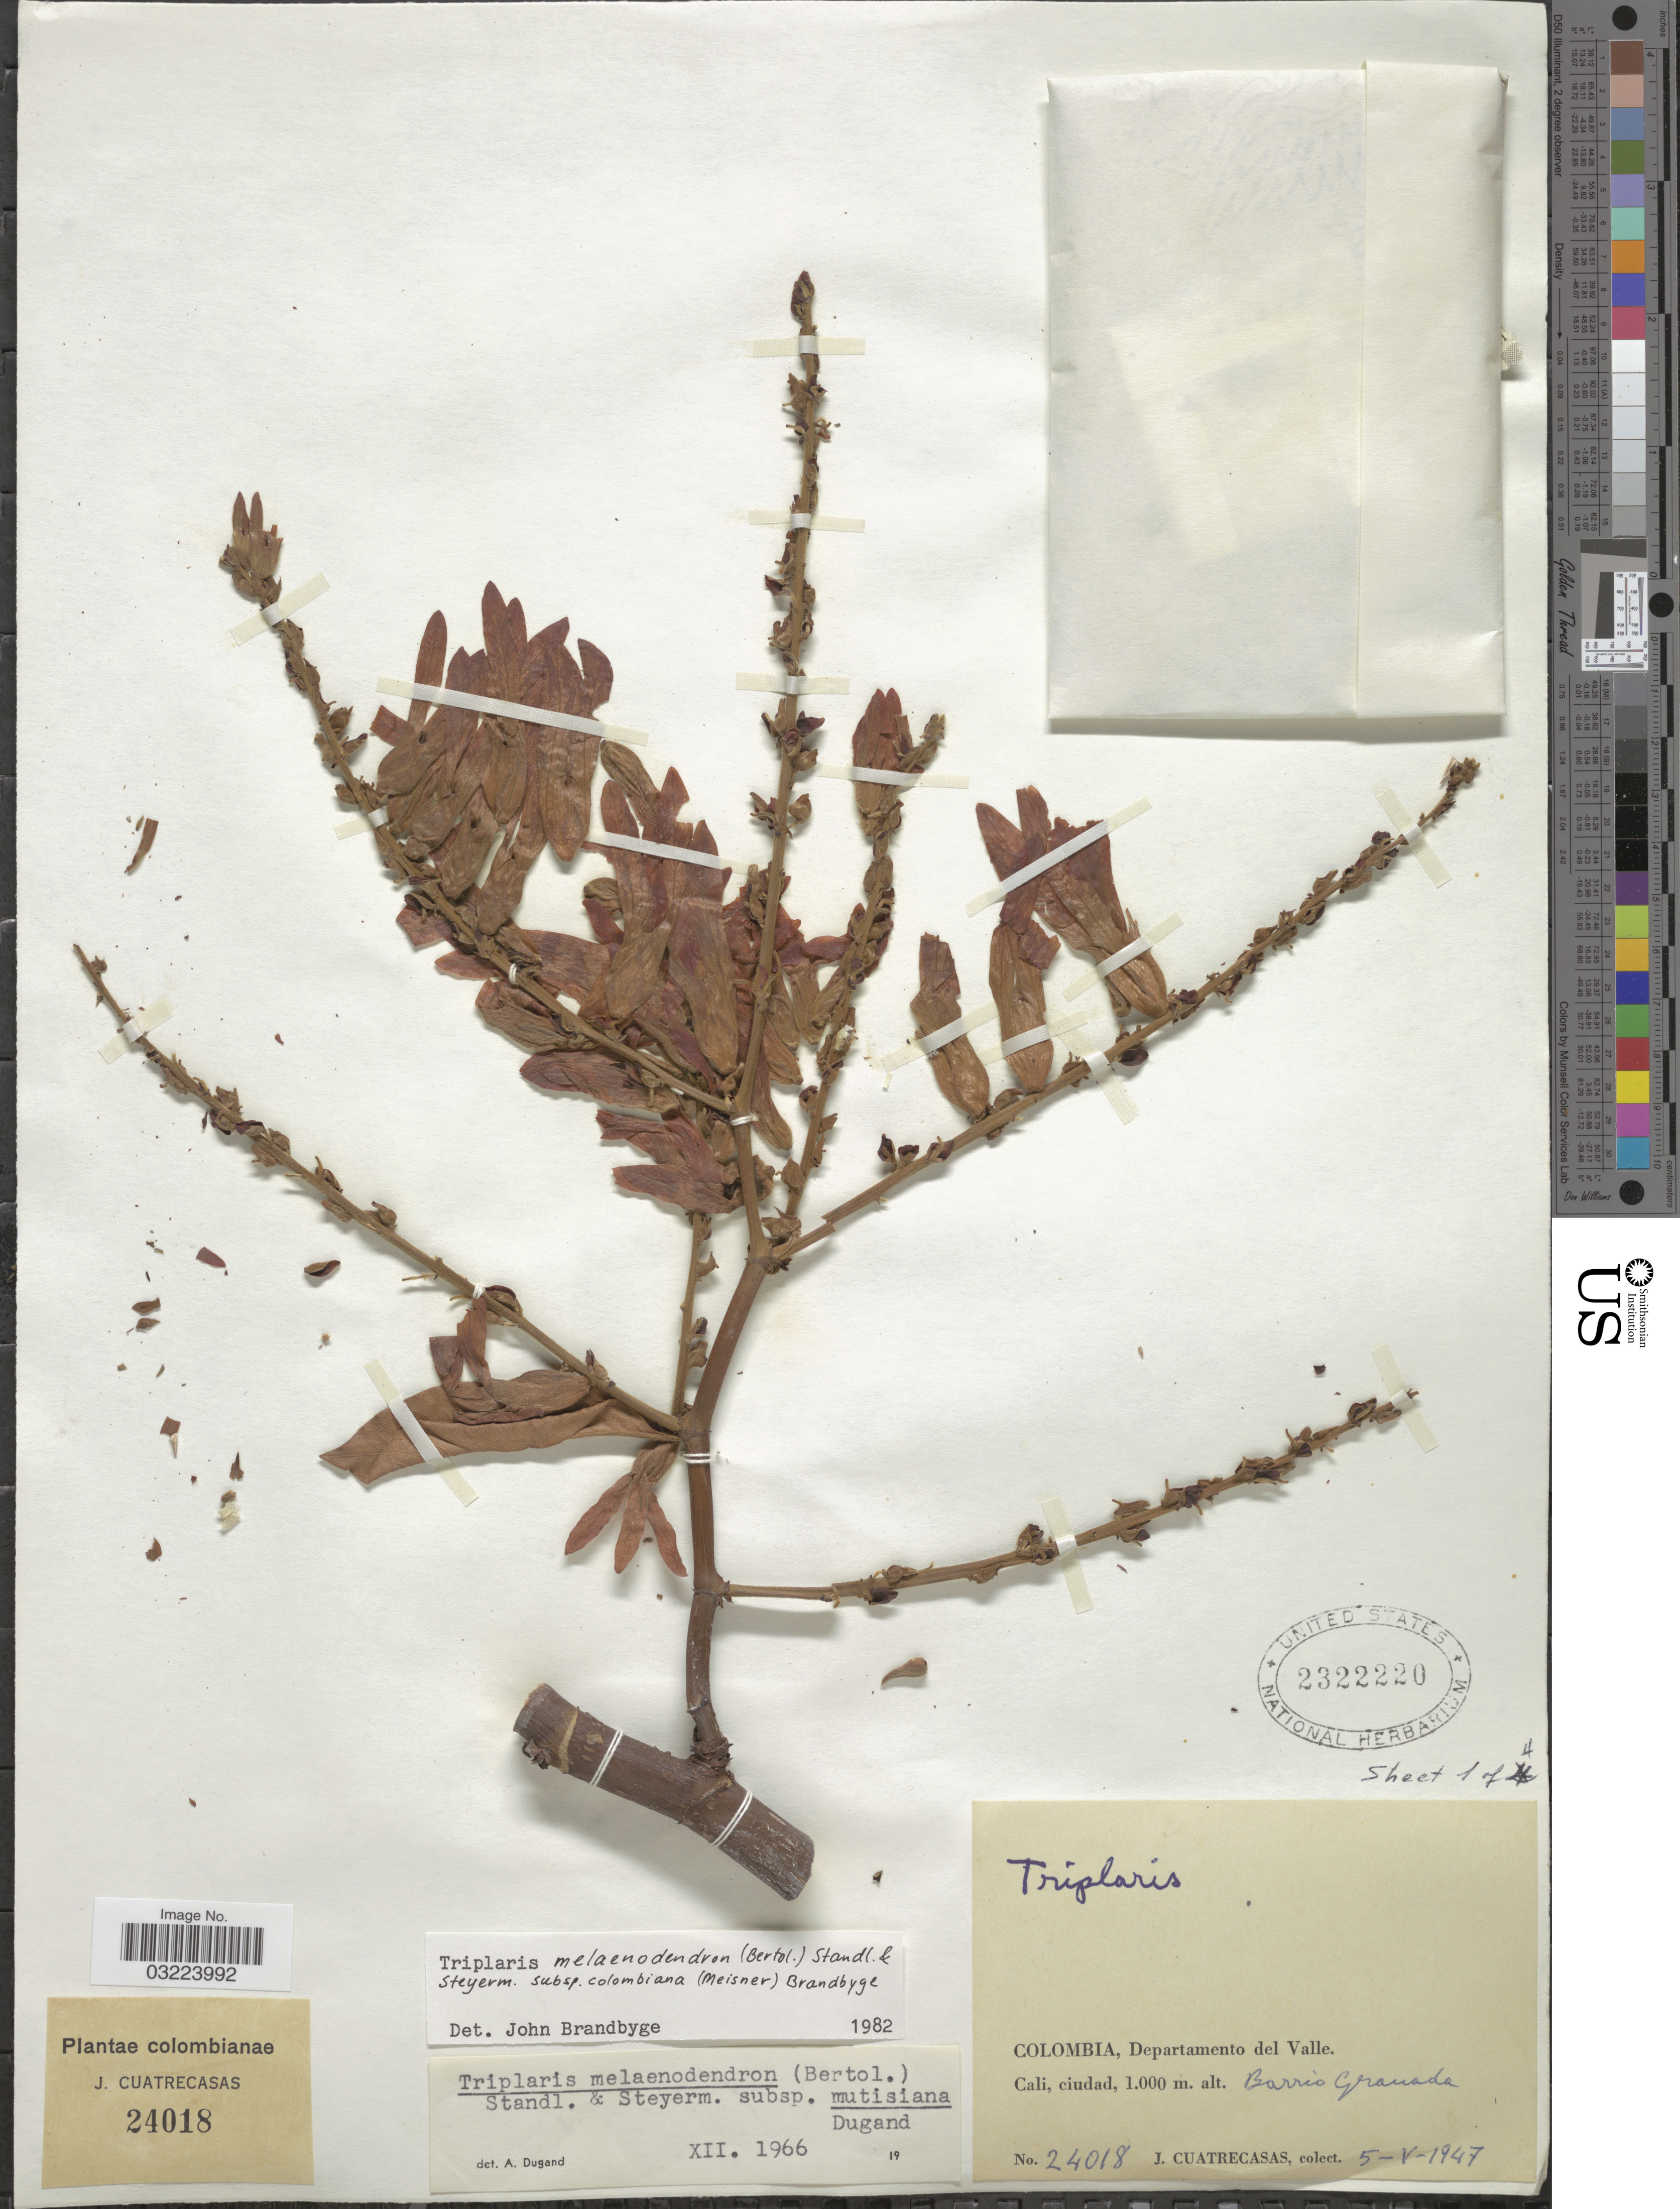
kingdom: Plantae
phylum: Tracheophyta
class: Magnoliopsida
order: Caryophyllales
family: Polygonaceae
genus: Triplaris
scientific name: Triplaris melaenodendron subsp. colombiana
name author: (Meisn.) Brandbyge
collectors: J. Cuatrecasas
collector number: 24018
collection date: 1947-05-05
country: Colombia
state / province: Valle del Cauca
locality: Departamento del Valle. Cali, ciudad. Barrio Granada.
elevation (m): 1000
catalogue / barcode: US 2322220